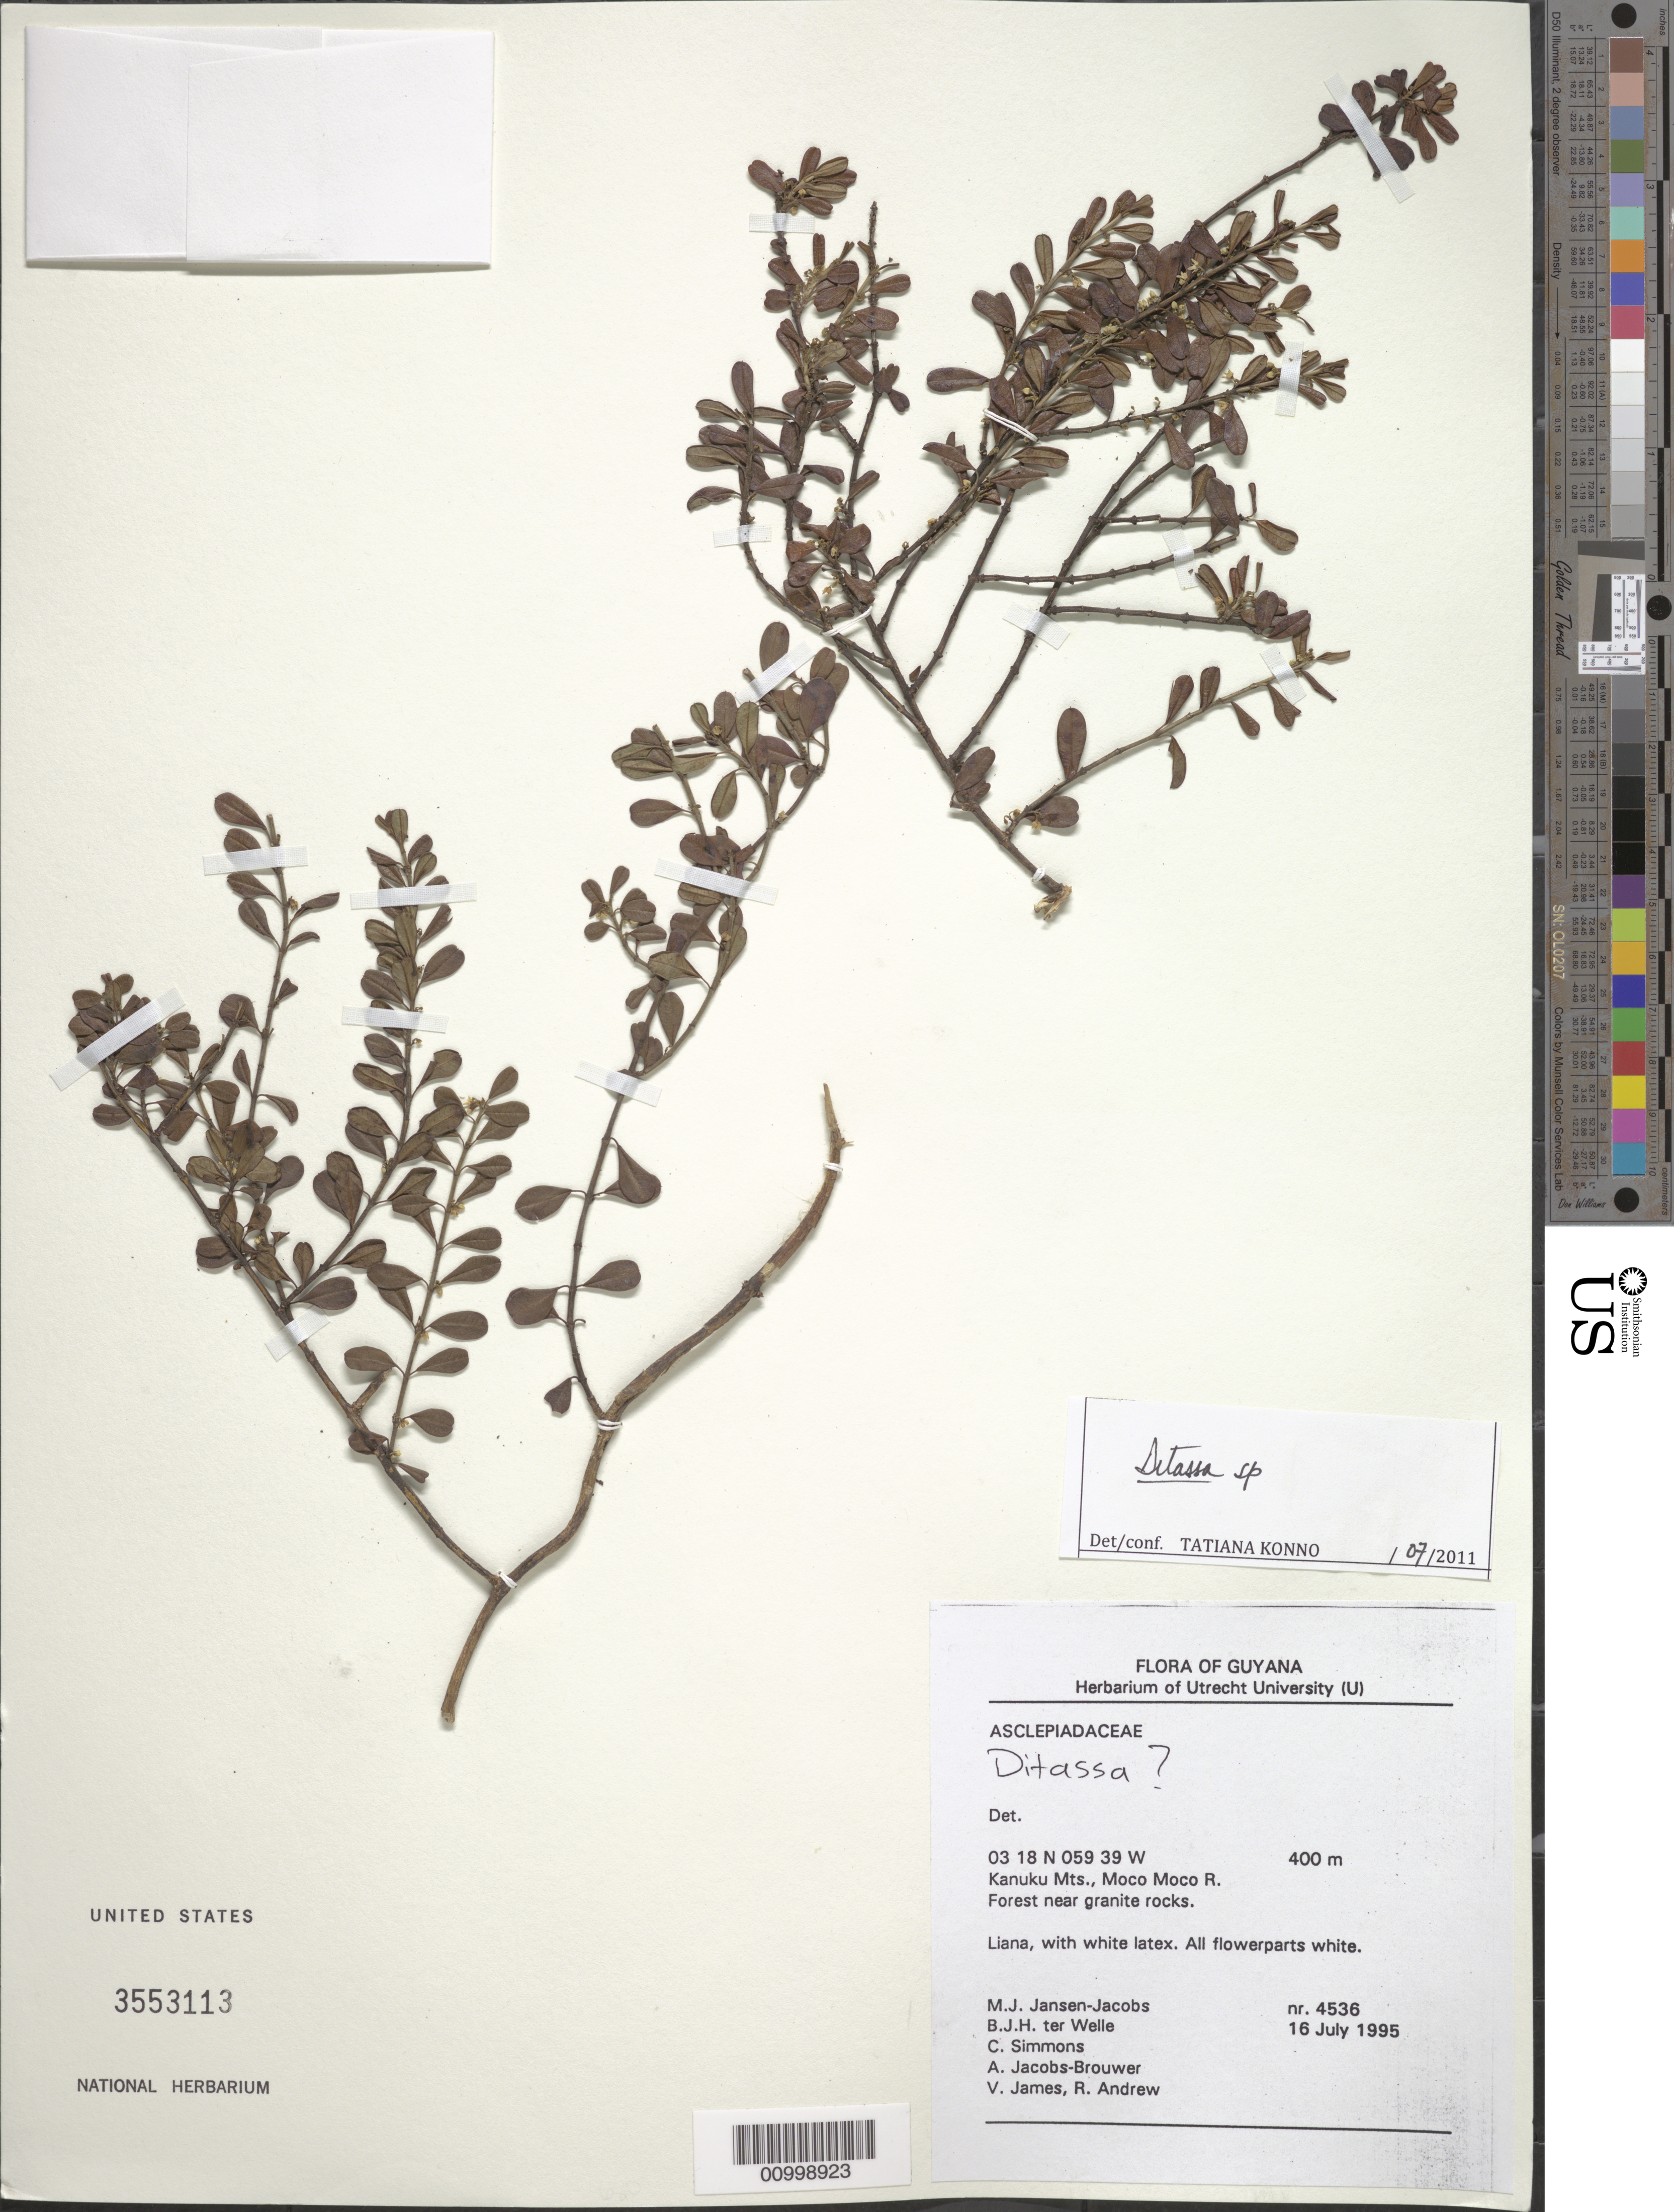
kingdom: Plantae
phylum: Tracheophyta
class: Magnoliopsida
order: Gentianales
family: Apocynaceae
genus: Ditassa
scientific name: Ditassa sp.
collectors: M. J. Jansen-Jacobs, B. Welle, C. Simmons, A. Jacobs-Brouwer, V. James & R. Andrew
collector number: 4536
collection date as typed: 16-Jul-95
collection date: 1995-07-16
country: Guyana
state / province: U. Takutu-U. Essequibo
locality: Moco Moco River, Kanuku Mts.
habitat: Forest near granite rocks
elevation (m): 400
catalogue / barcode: US 3553113